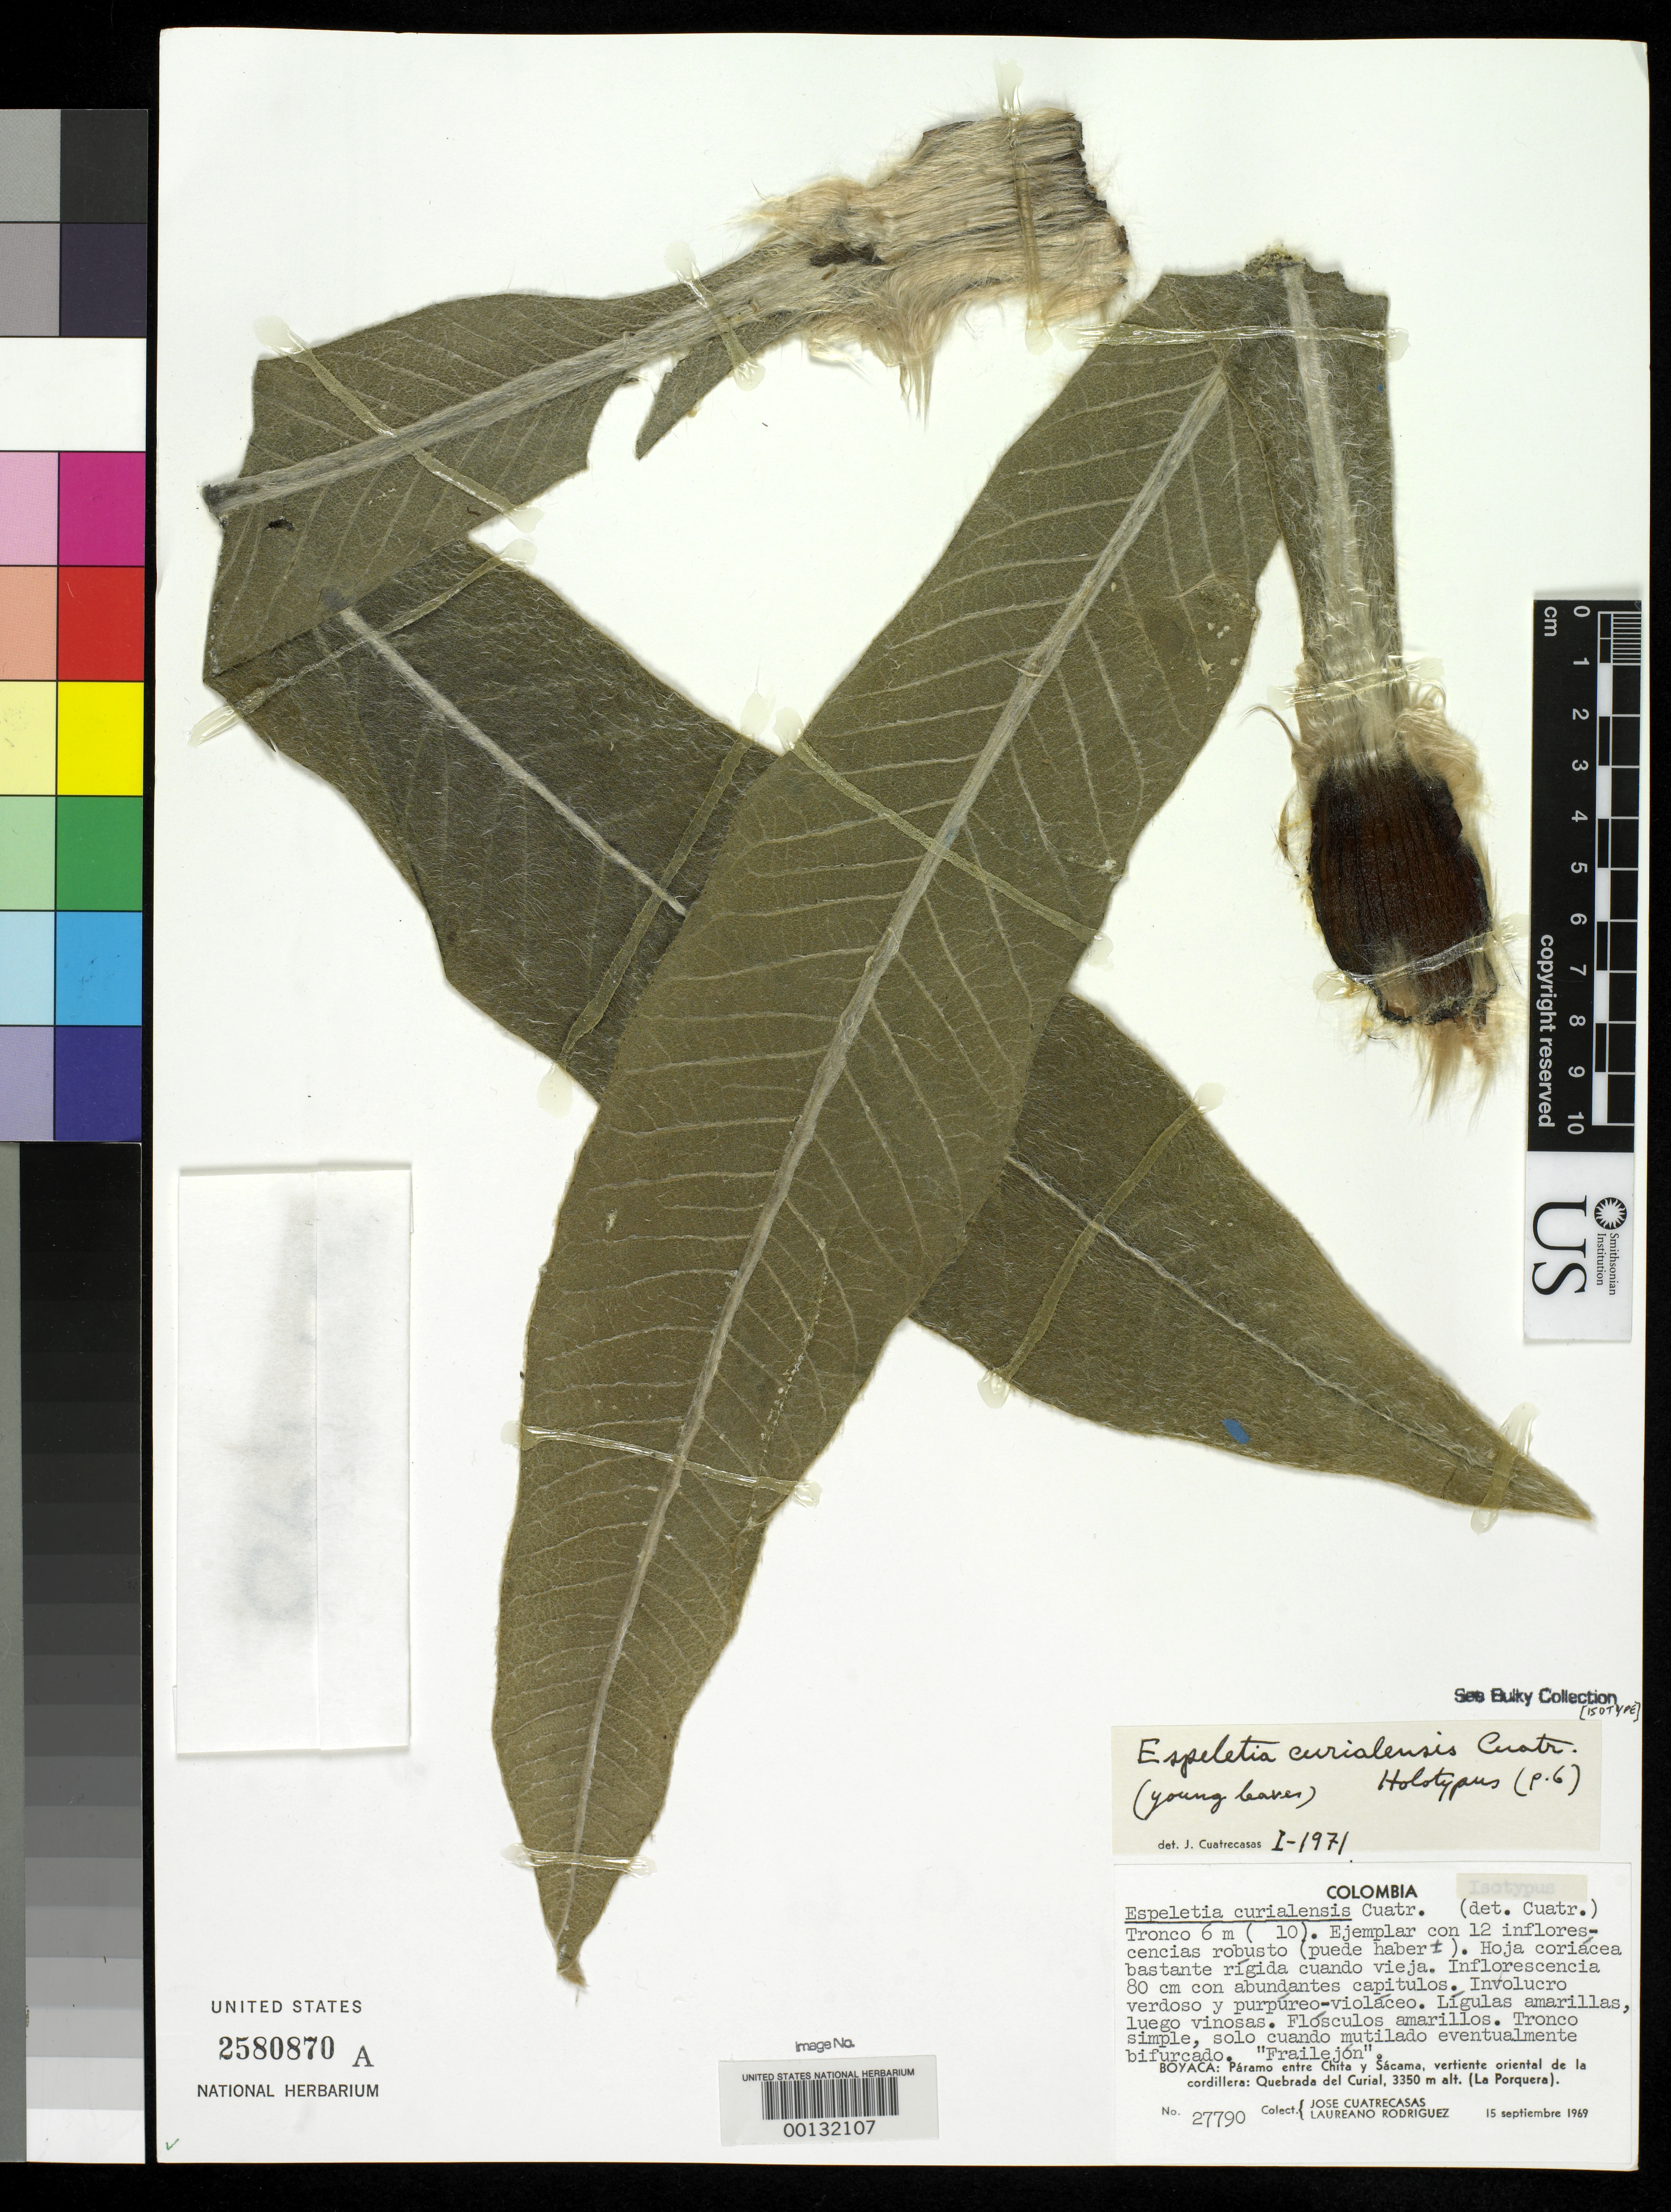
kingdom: Plantae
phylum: Tracheophyta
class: Magnoliopsida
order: Asterales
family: Asteraceae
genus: Espeletia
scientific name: Espeletia curialensis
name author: Cuatrec.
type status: Holotype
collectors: J. Cuatrecasas & L. Rodriguez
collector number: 27790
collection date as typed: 15 Sep 1969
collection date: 1969-09-15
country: Colombia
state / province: Boyacá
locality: Páramo entre Chita y Sacama, Quebrada del Curial, La Porquera.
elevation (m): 3350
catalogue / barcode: US 2580870A